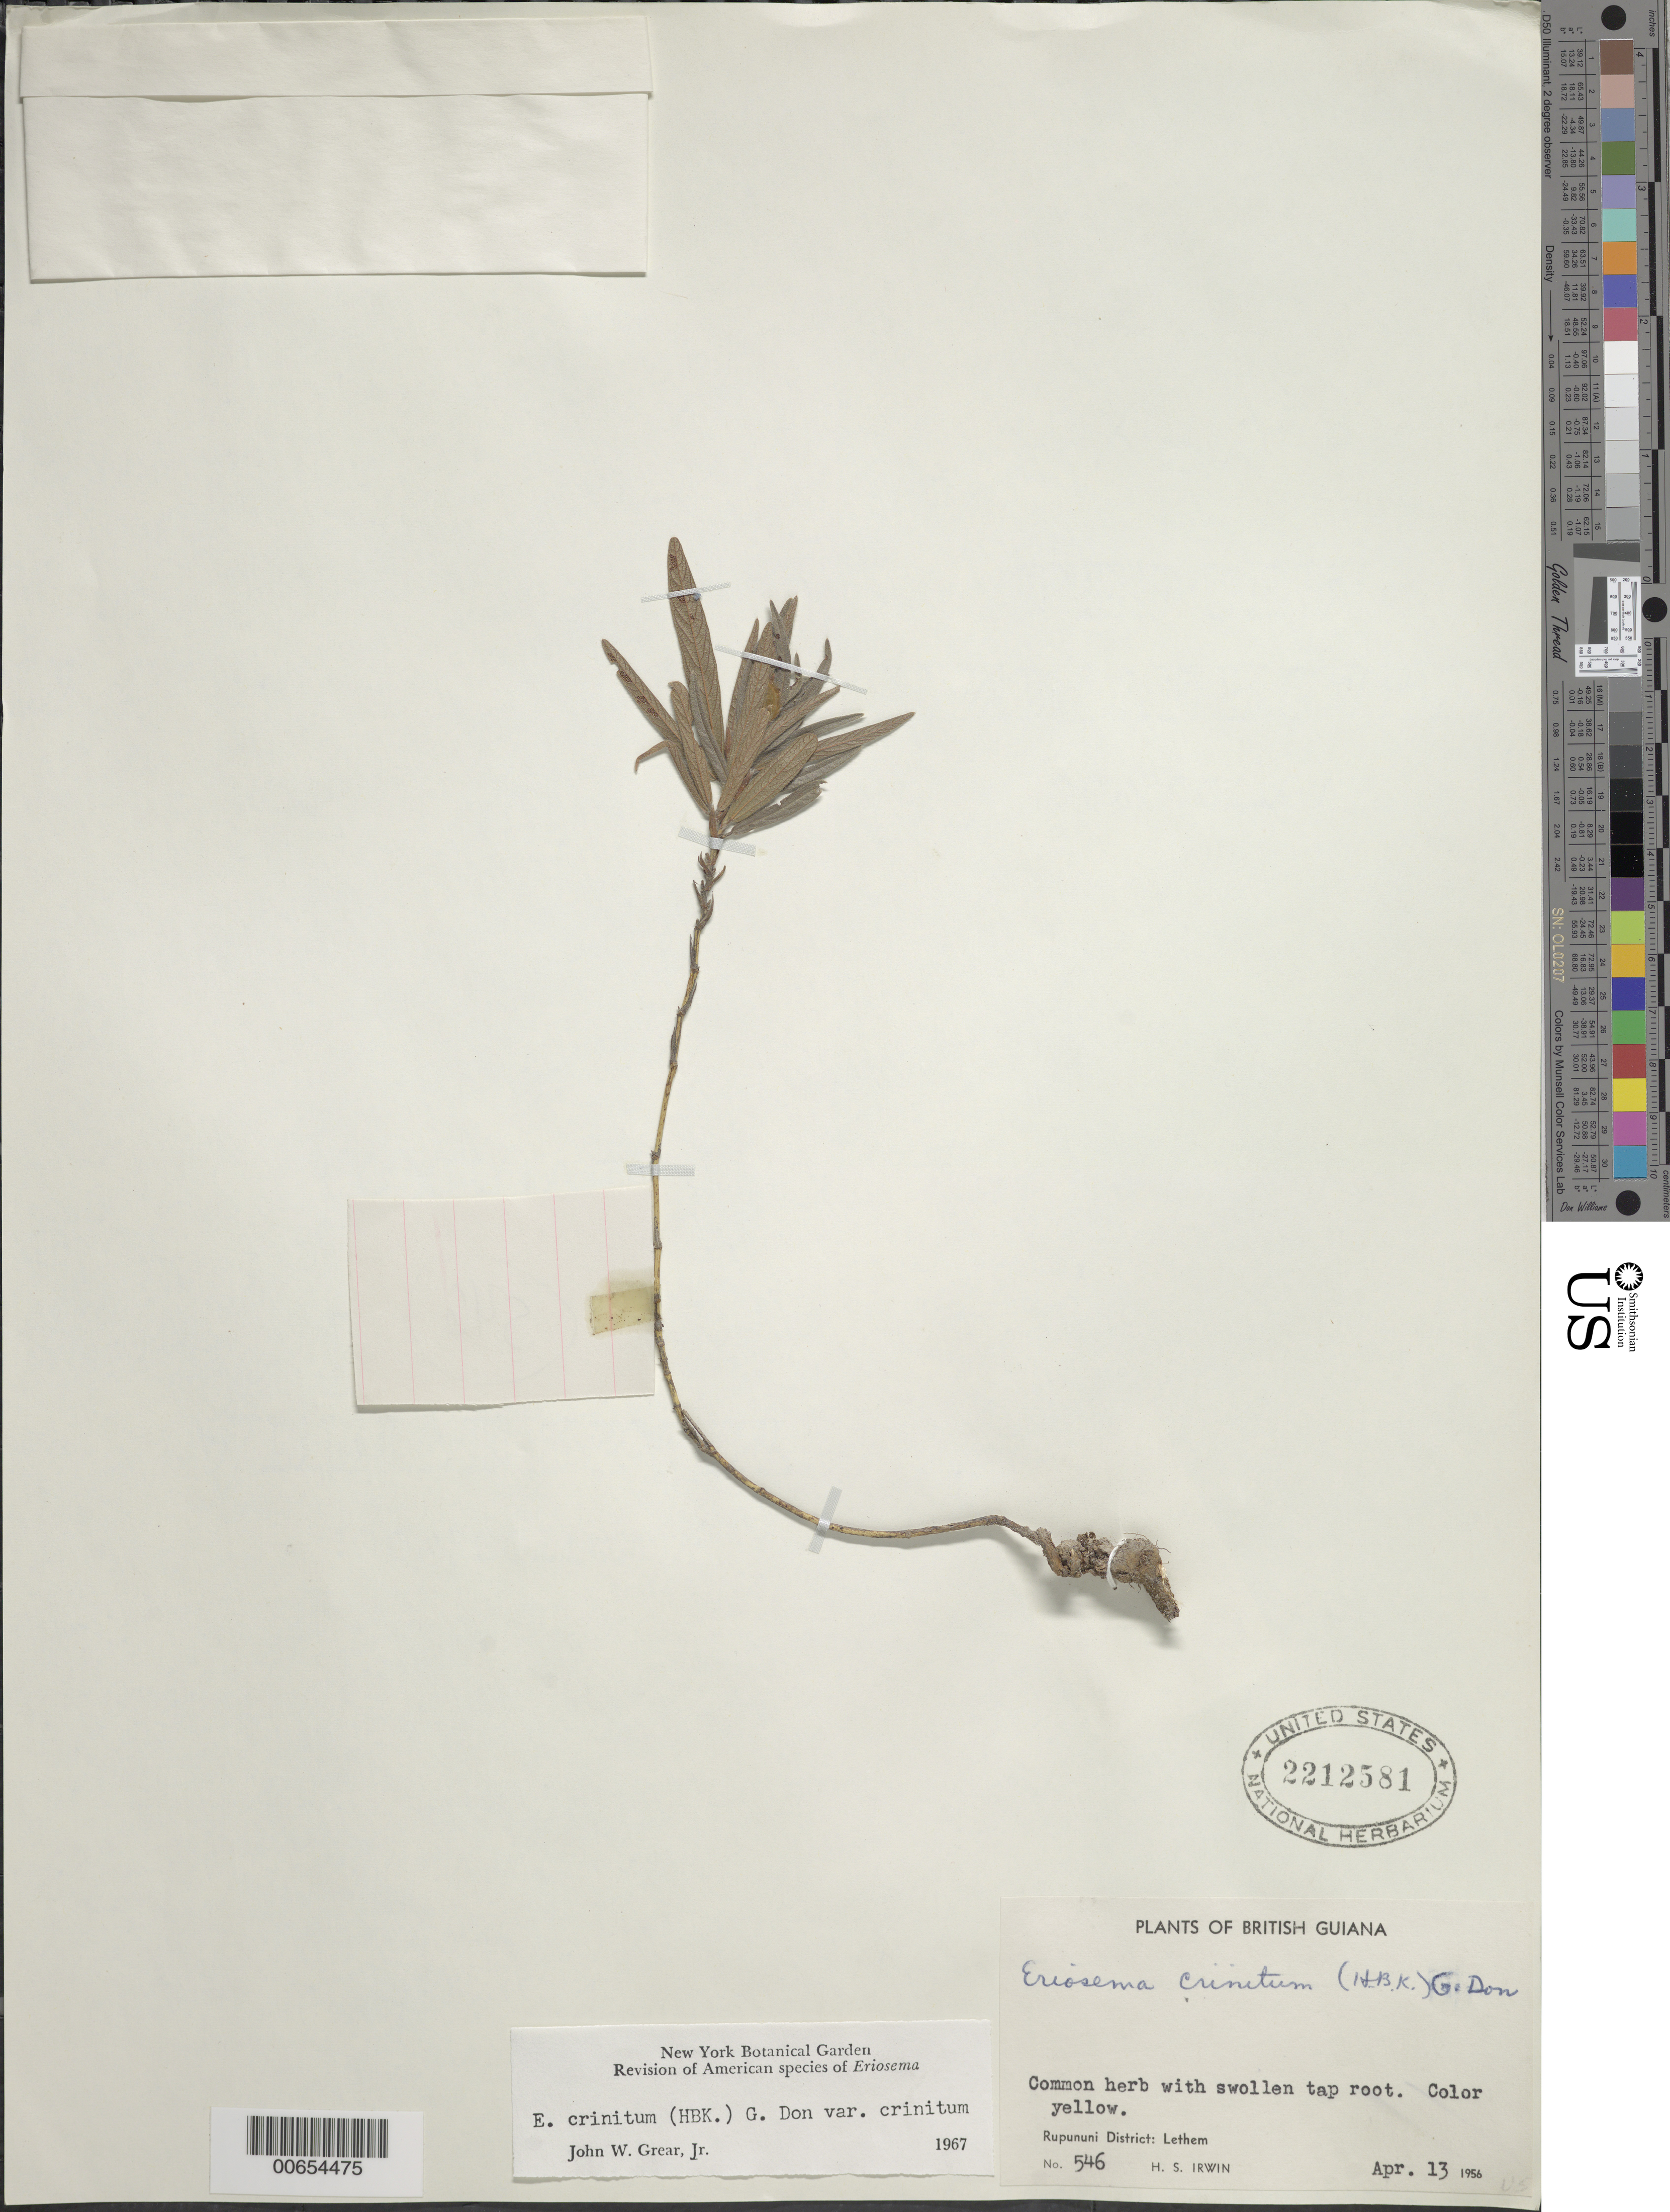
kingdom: Plantae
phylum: Tracheophyta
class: Magnoliopsida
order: Fabales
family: Fabaceae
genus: Eriosema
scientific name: Eriosema crinitum var. crinitum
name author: (Kunth) G. Don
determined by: Grear, J. W., Jr.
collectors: H. Irwin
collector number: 546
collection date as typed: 13-Apr-56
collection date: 1956-04-13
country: Guyana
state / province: U. Takutu-U. Essequibo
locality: Lethem, Rupununi Dist.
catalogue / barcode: US 2212581